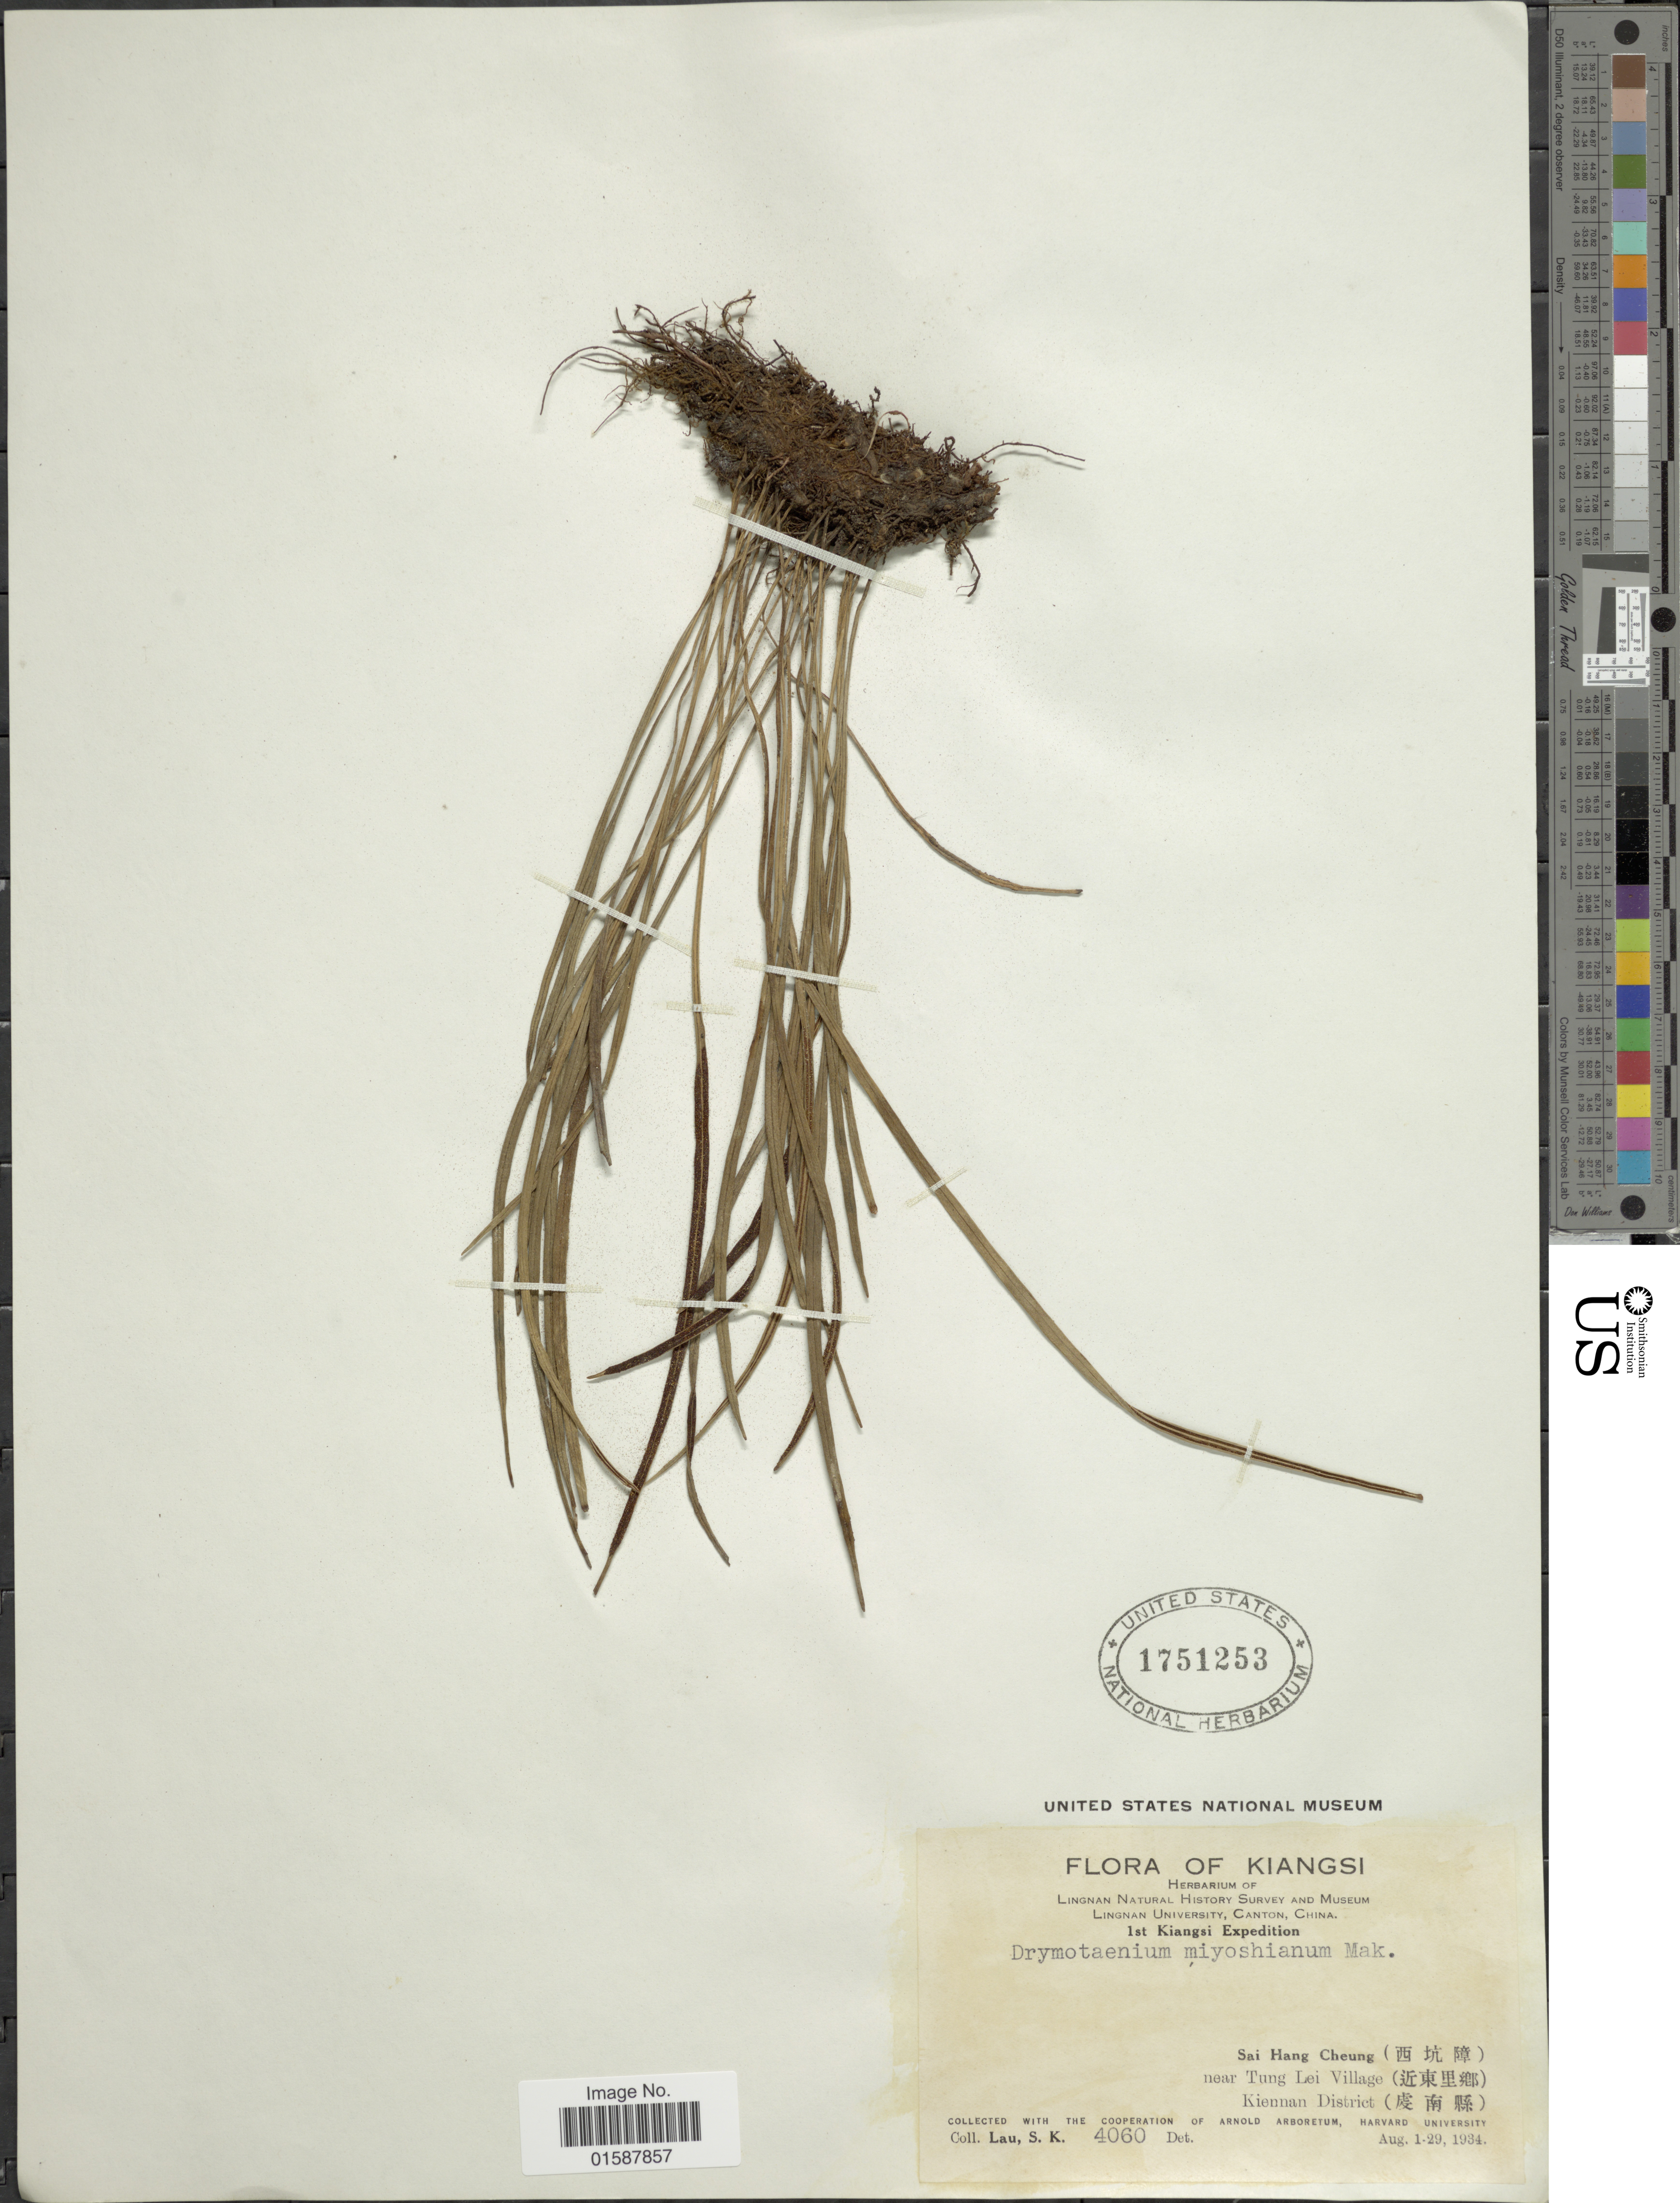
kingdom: Plantae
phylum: Tracheophyta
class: Polypodiopsida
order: Polypodiales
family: Polypodiaceae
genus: Lepisorus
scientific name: Lepisorus miyoshianus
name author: (Makino) Fraser-Jenk. & Subh. Chandra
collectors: S. K. Lau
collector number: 4060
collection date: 1934-08-01/1934-08-29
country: China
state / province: Jiangxi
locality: Kiangsi. Sai Hang Cheung near Tung Lei Village. Kiennan District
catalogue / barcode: US 1751253